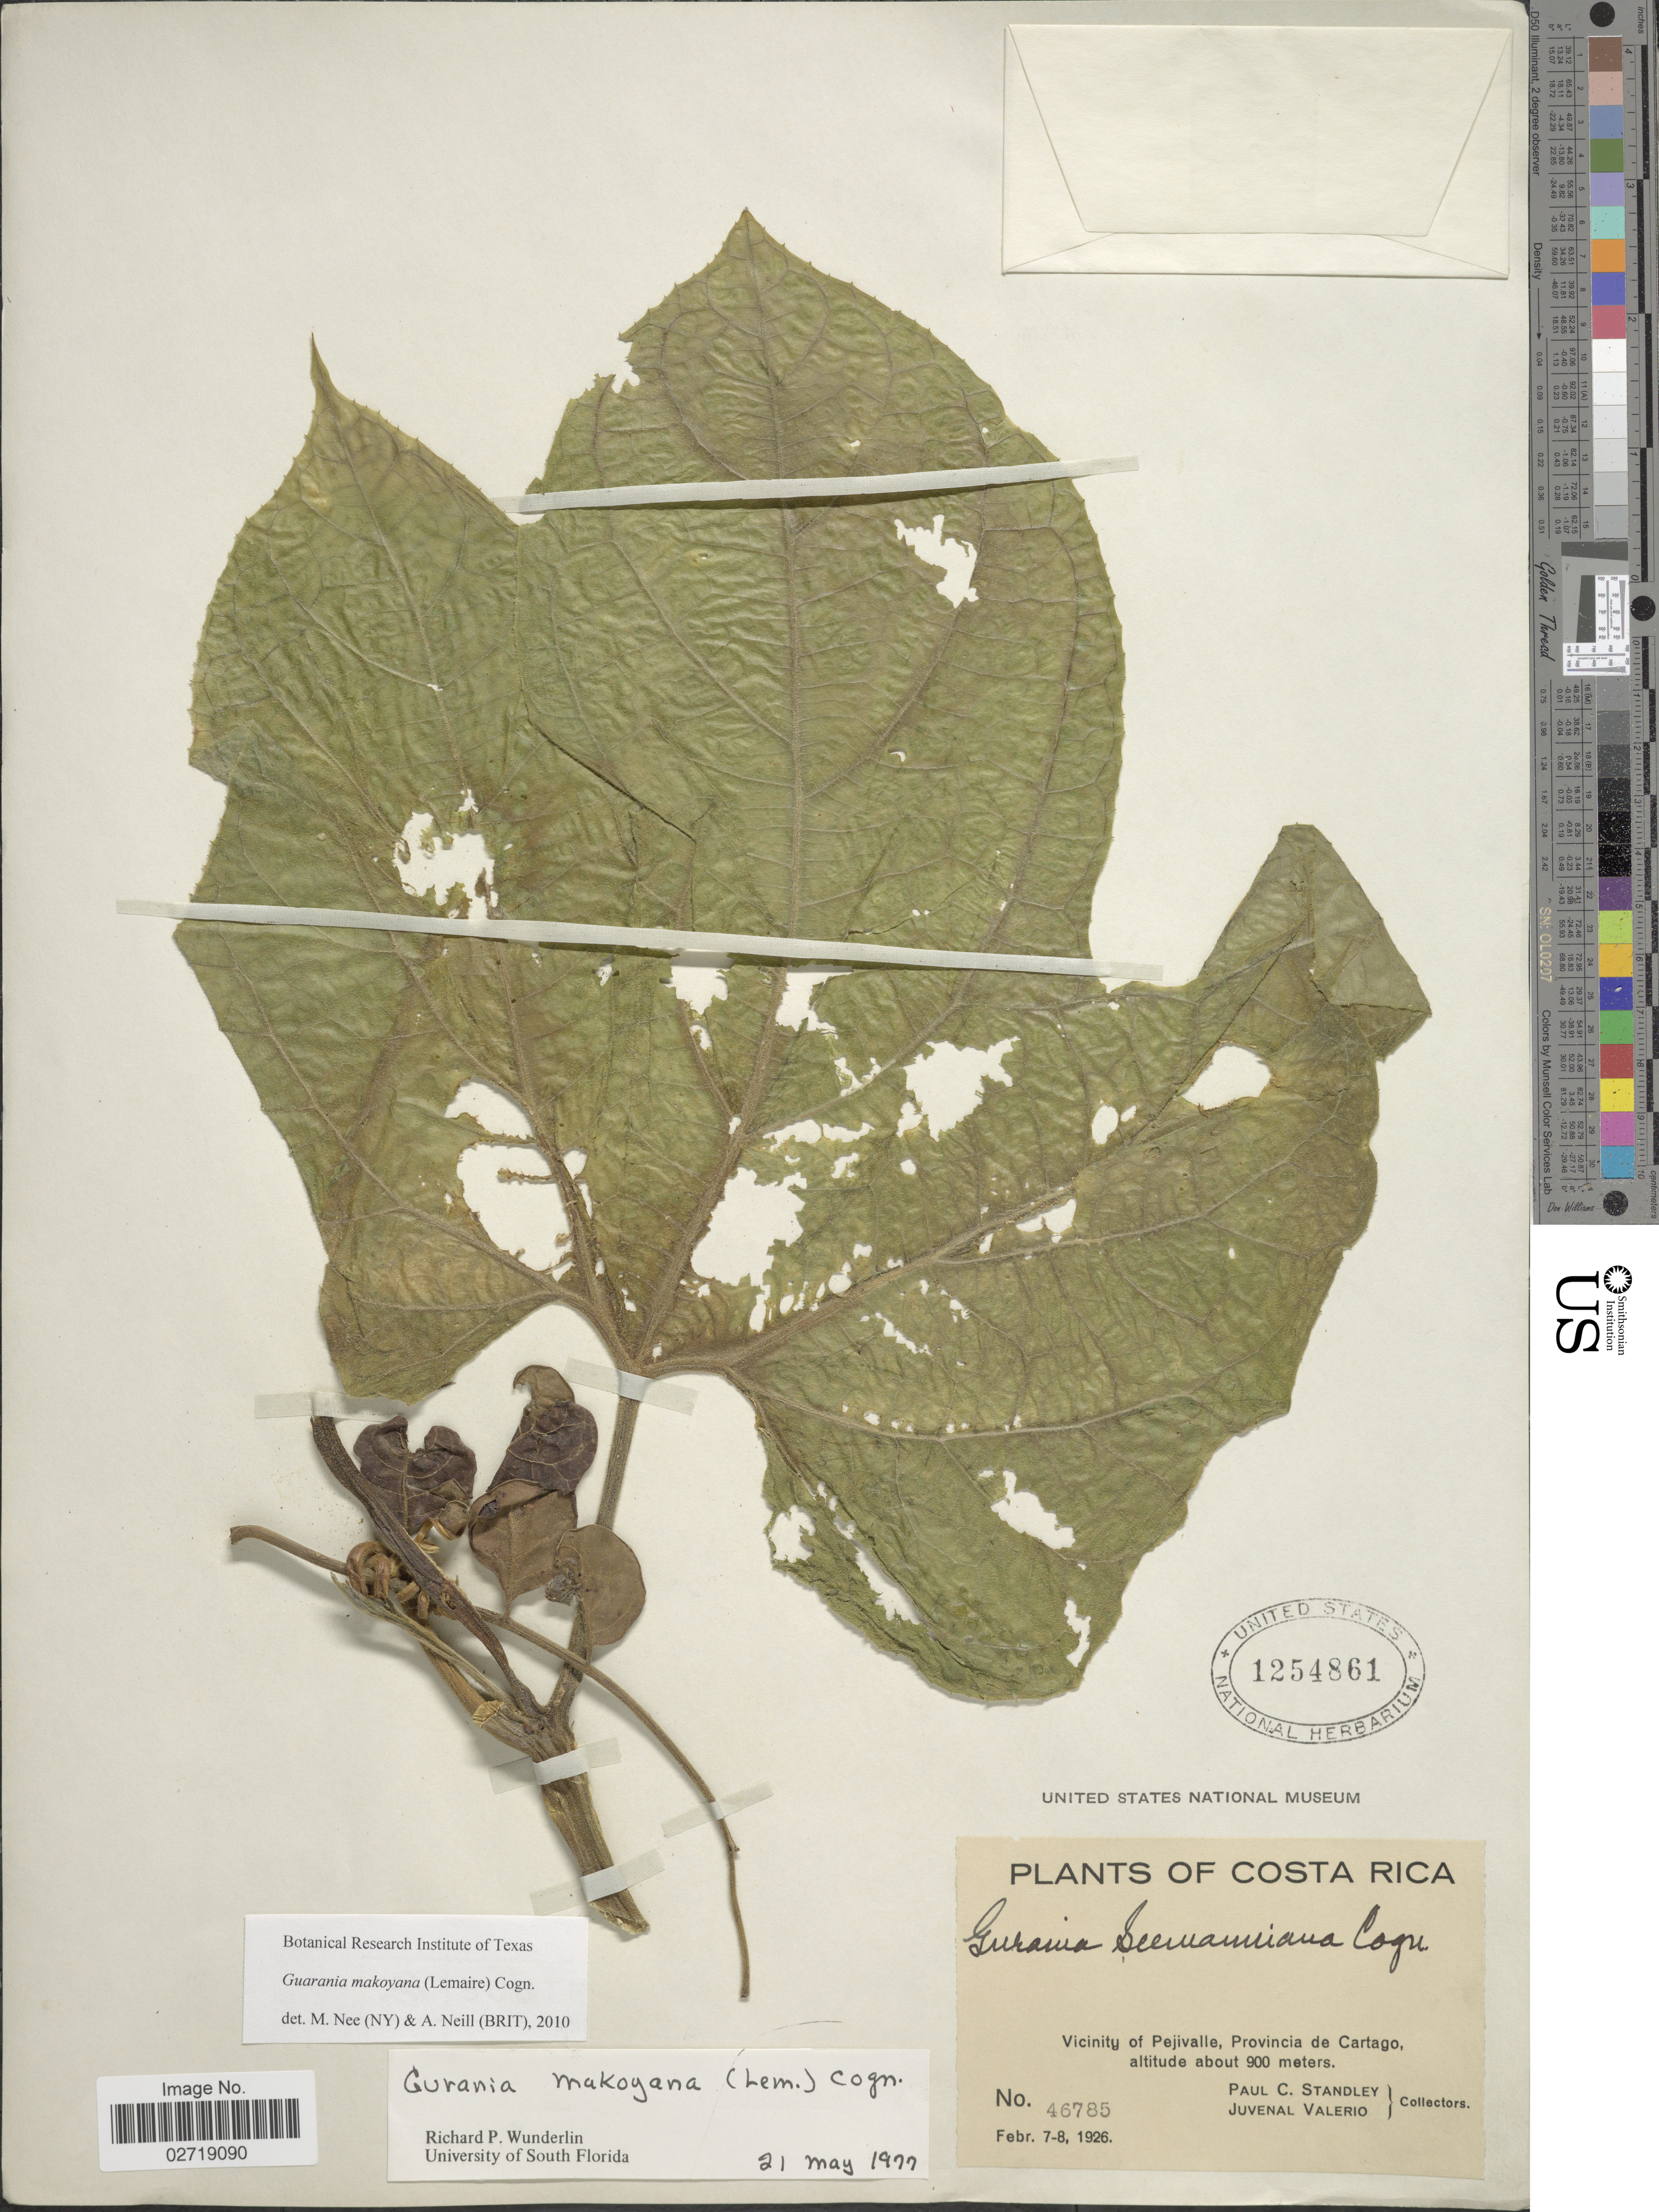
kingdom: Plantae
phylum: Tracheophyta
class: Magnoliopsida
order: Cucurbitales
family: Cucurbitaceae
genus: Gurania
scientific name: Gurania makoyana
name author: (Lem.) Cogn.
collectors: P. C. Standley & R. Torres R.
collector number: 46785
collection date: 1926-02-07/1926-02-08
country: Costa Rica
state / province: Cartago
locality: Vicinity of El Pejivalle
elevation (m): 900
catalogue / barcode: US 1254861